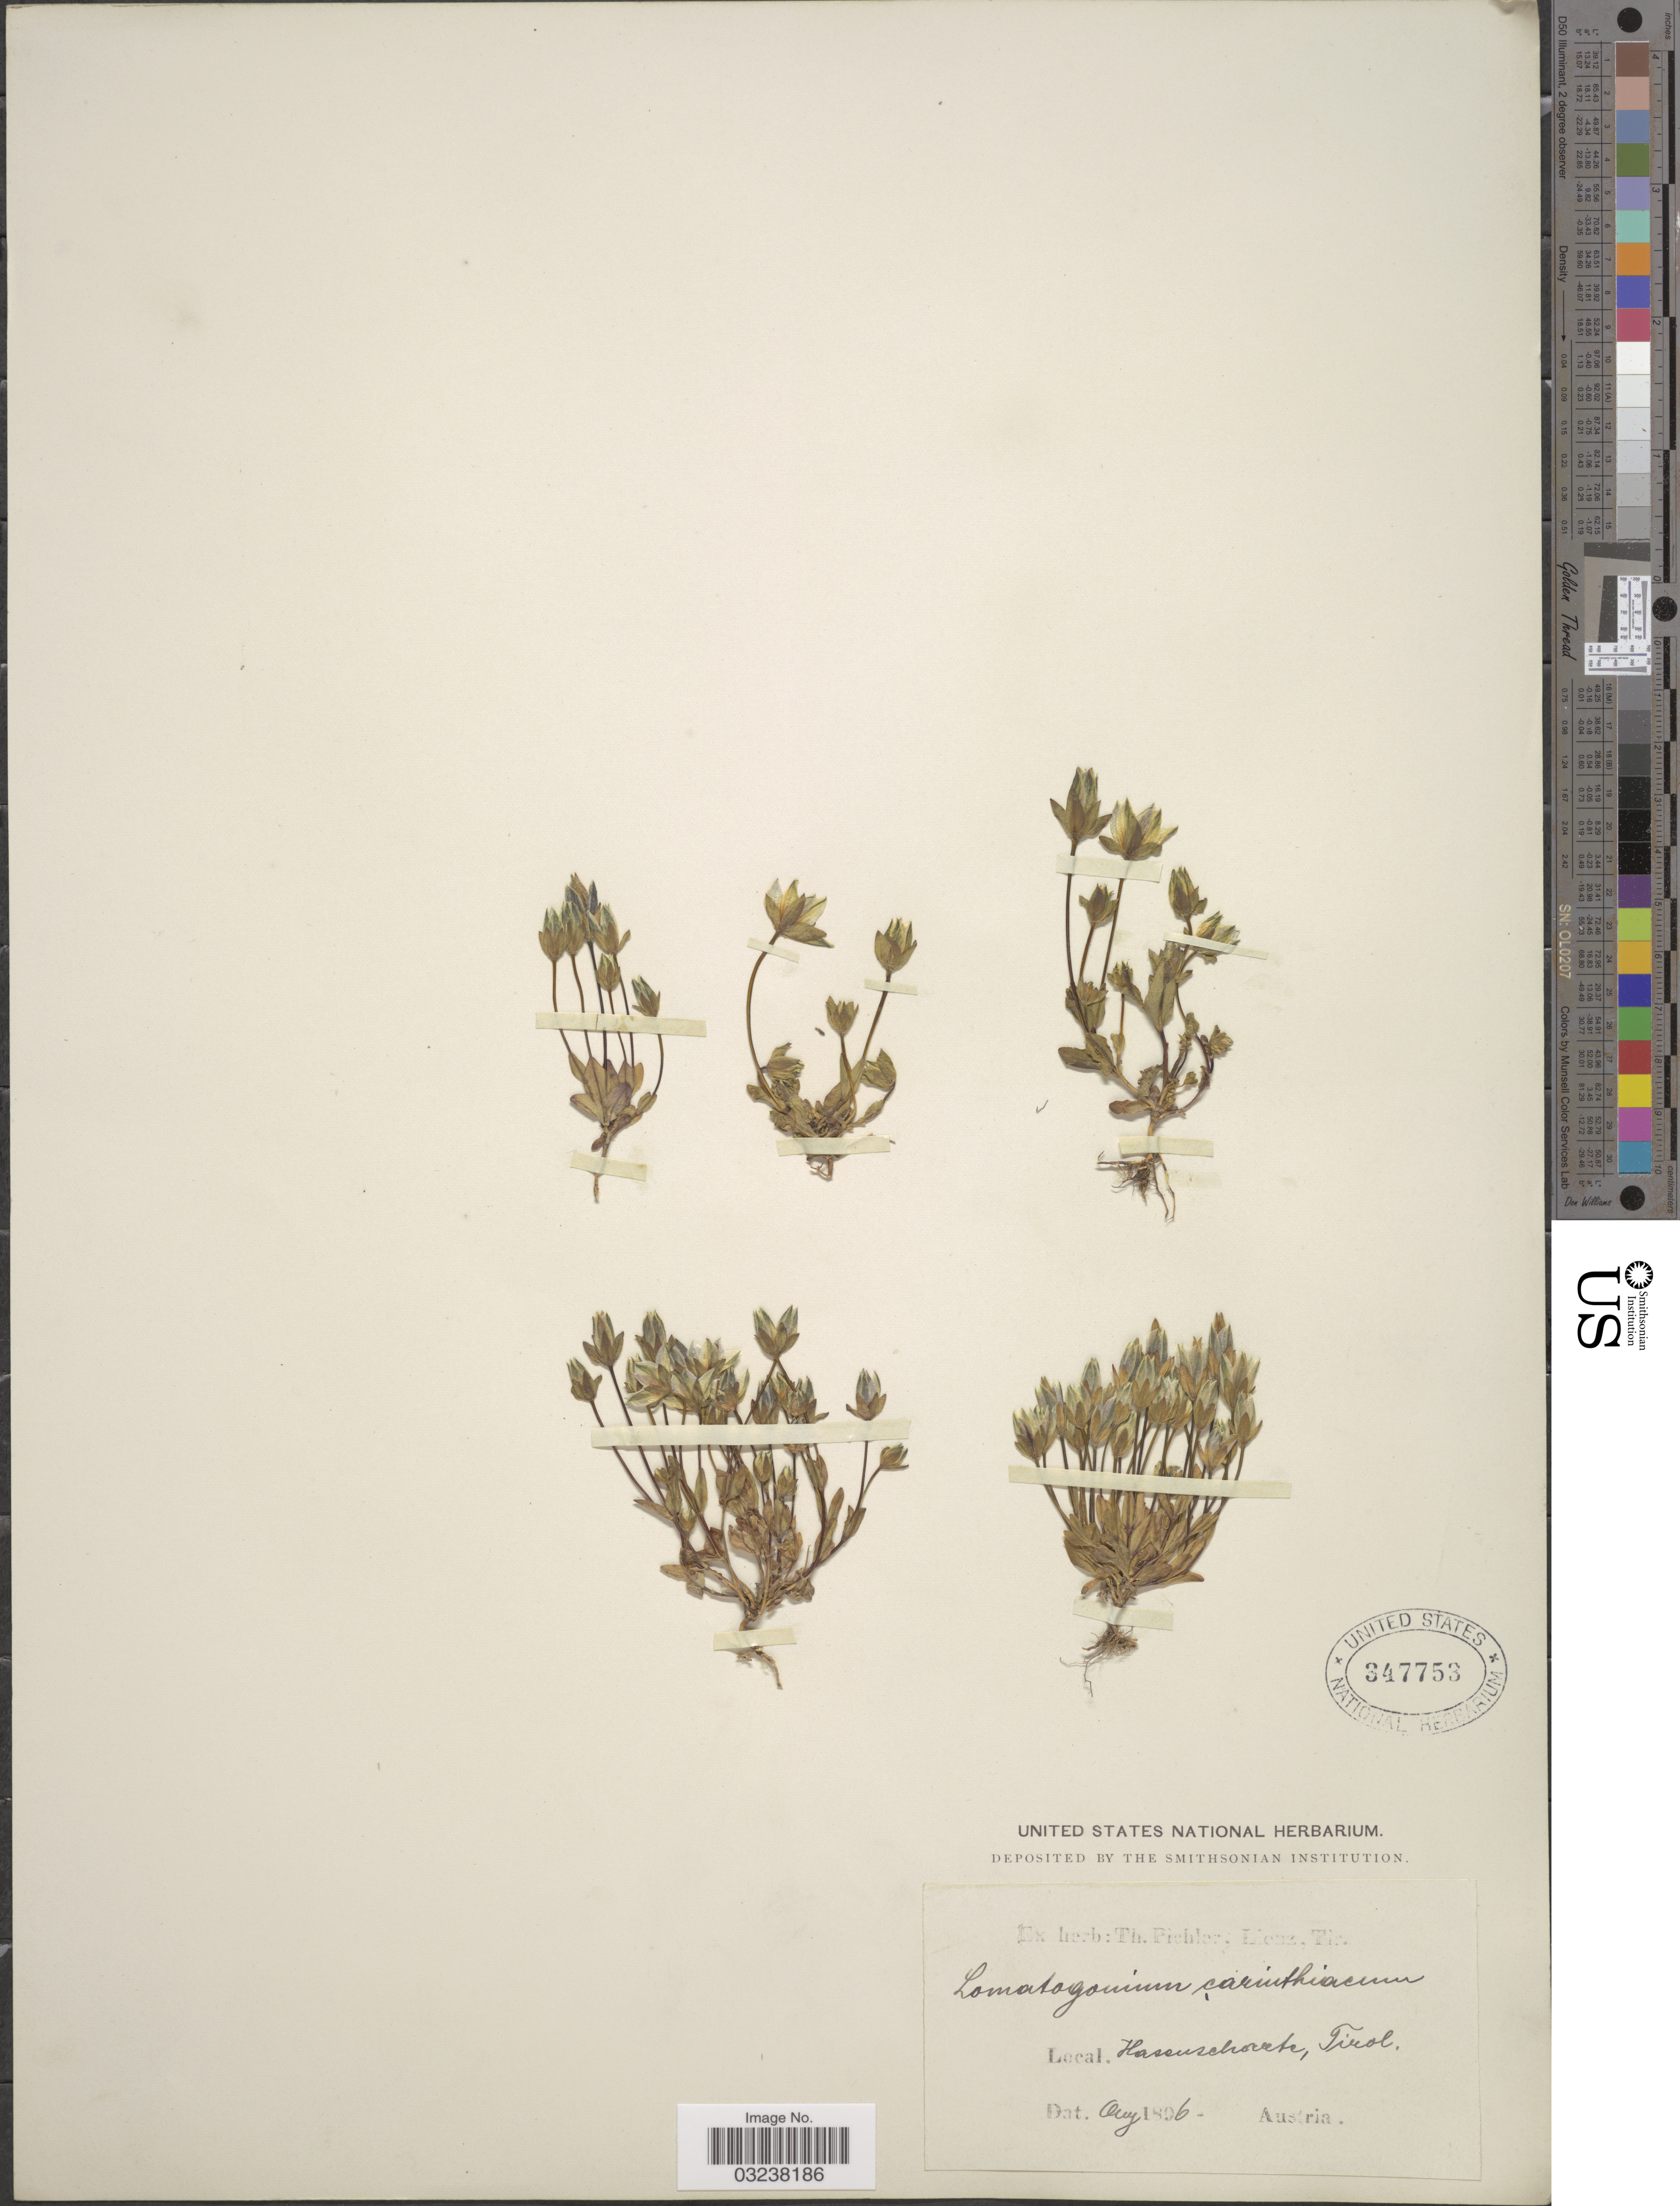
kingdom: Plantae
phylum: Tracheophyta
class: Magnoliopsida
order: Gentianales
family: Gentianaceae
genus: Pleurogyne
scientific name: Pleurogyne carinthiaca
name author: (Wulfen) Griseb.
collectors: ex herb. T. Pichler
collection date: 1896-08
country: Austria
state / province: Tirol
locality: Hasensschorate. [interpreted]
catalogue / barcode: US 347753